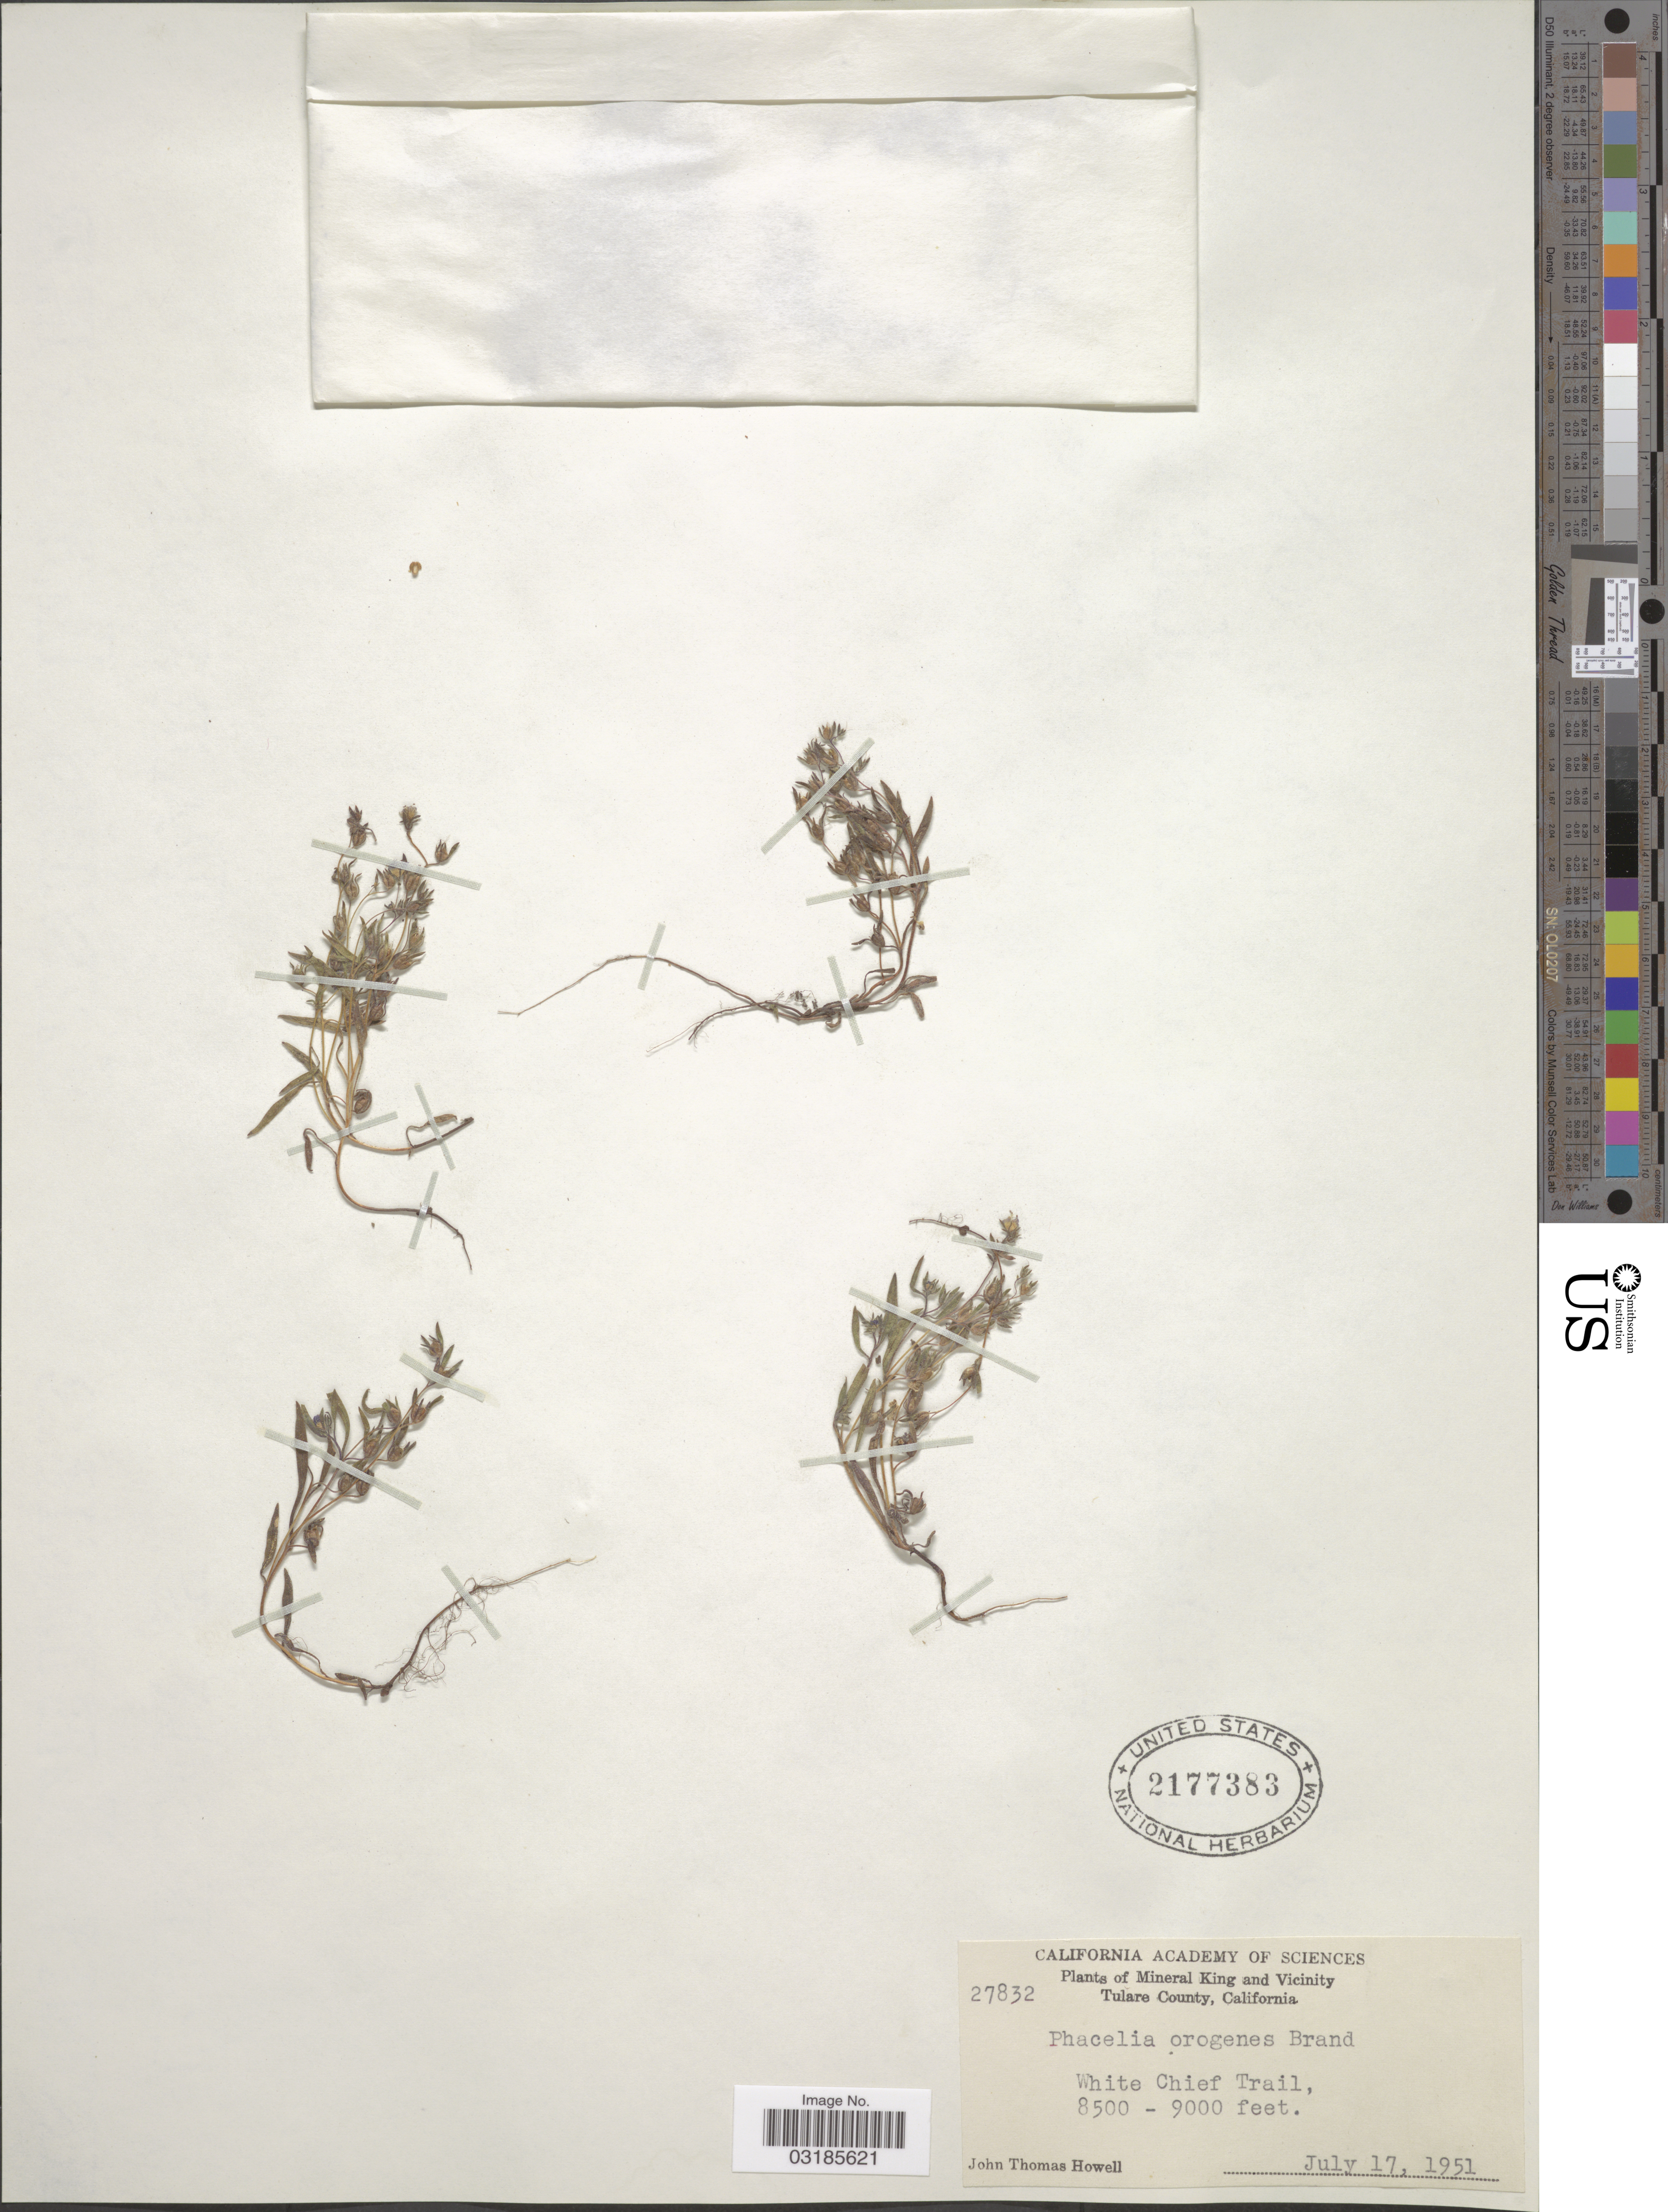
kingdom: Plantae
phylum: Tracheophyta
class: Magnoliopsida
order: Boraginales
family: Hydrophyllaceae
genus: Phacelia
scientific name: Phacelia orogenes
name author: Brand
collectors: J. T. Howell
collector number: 27832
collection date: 1951-07-17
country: United States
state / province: California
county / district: Tulare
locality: Mineral King and Vicinity, Tulare County, White Chief Trail.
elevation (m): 2591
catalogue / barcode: US 2177383